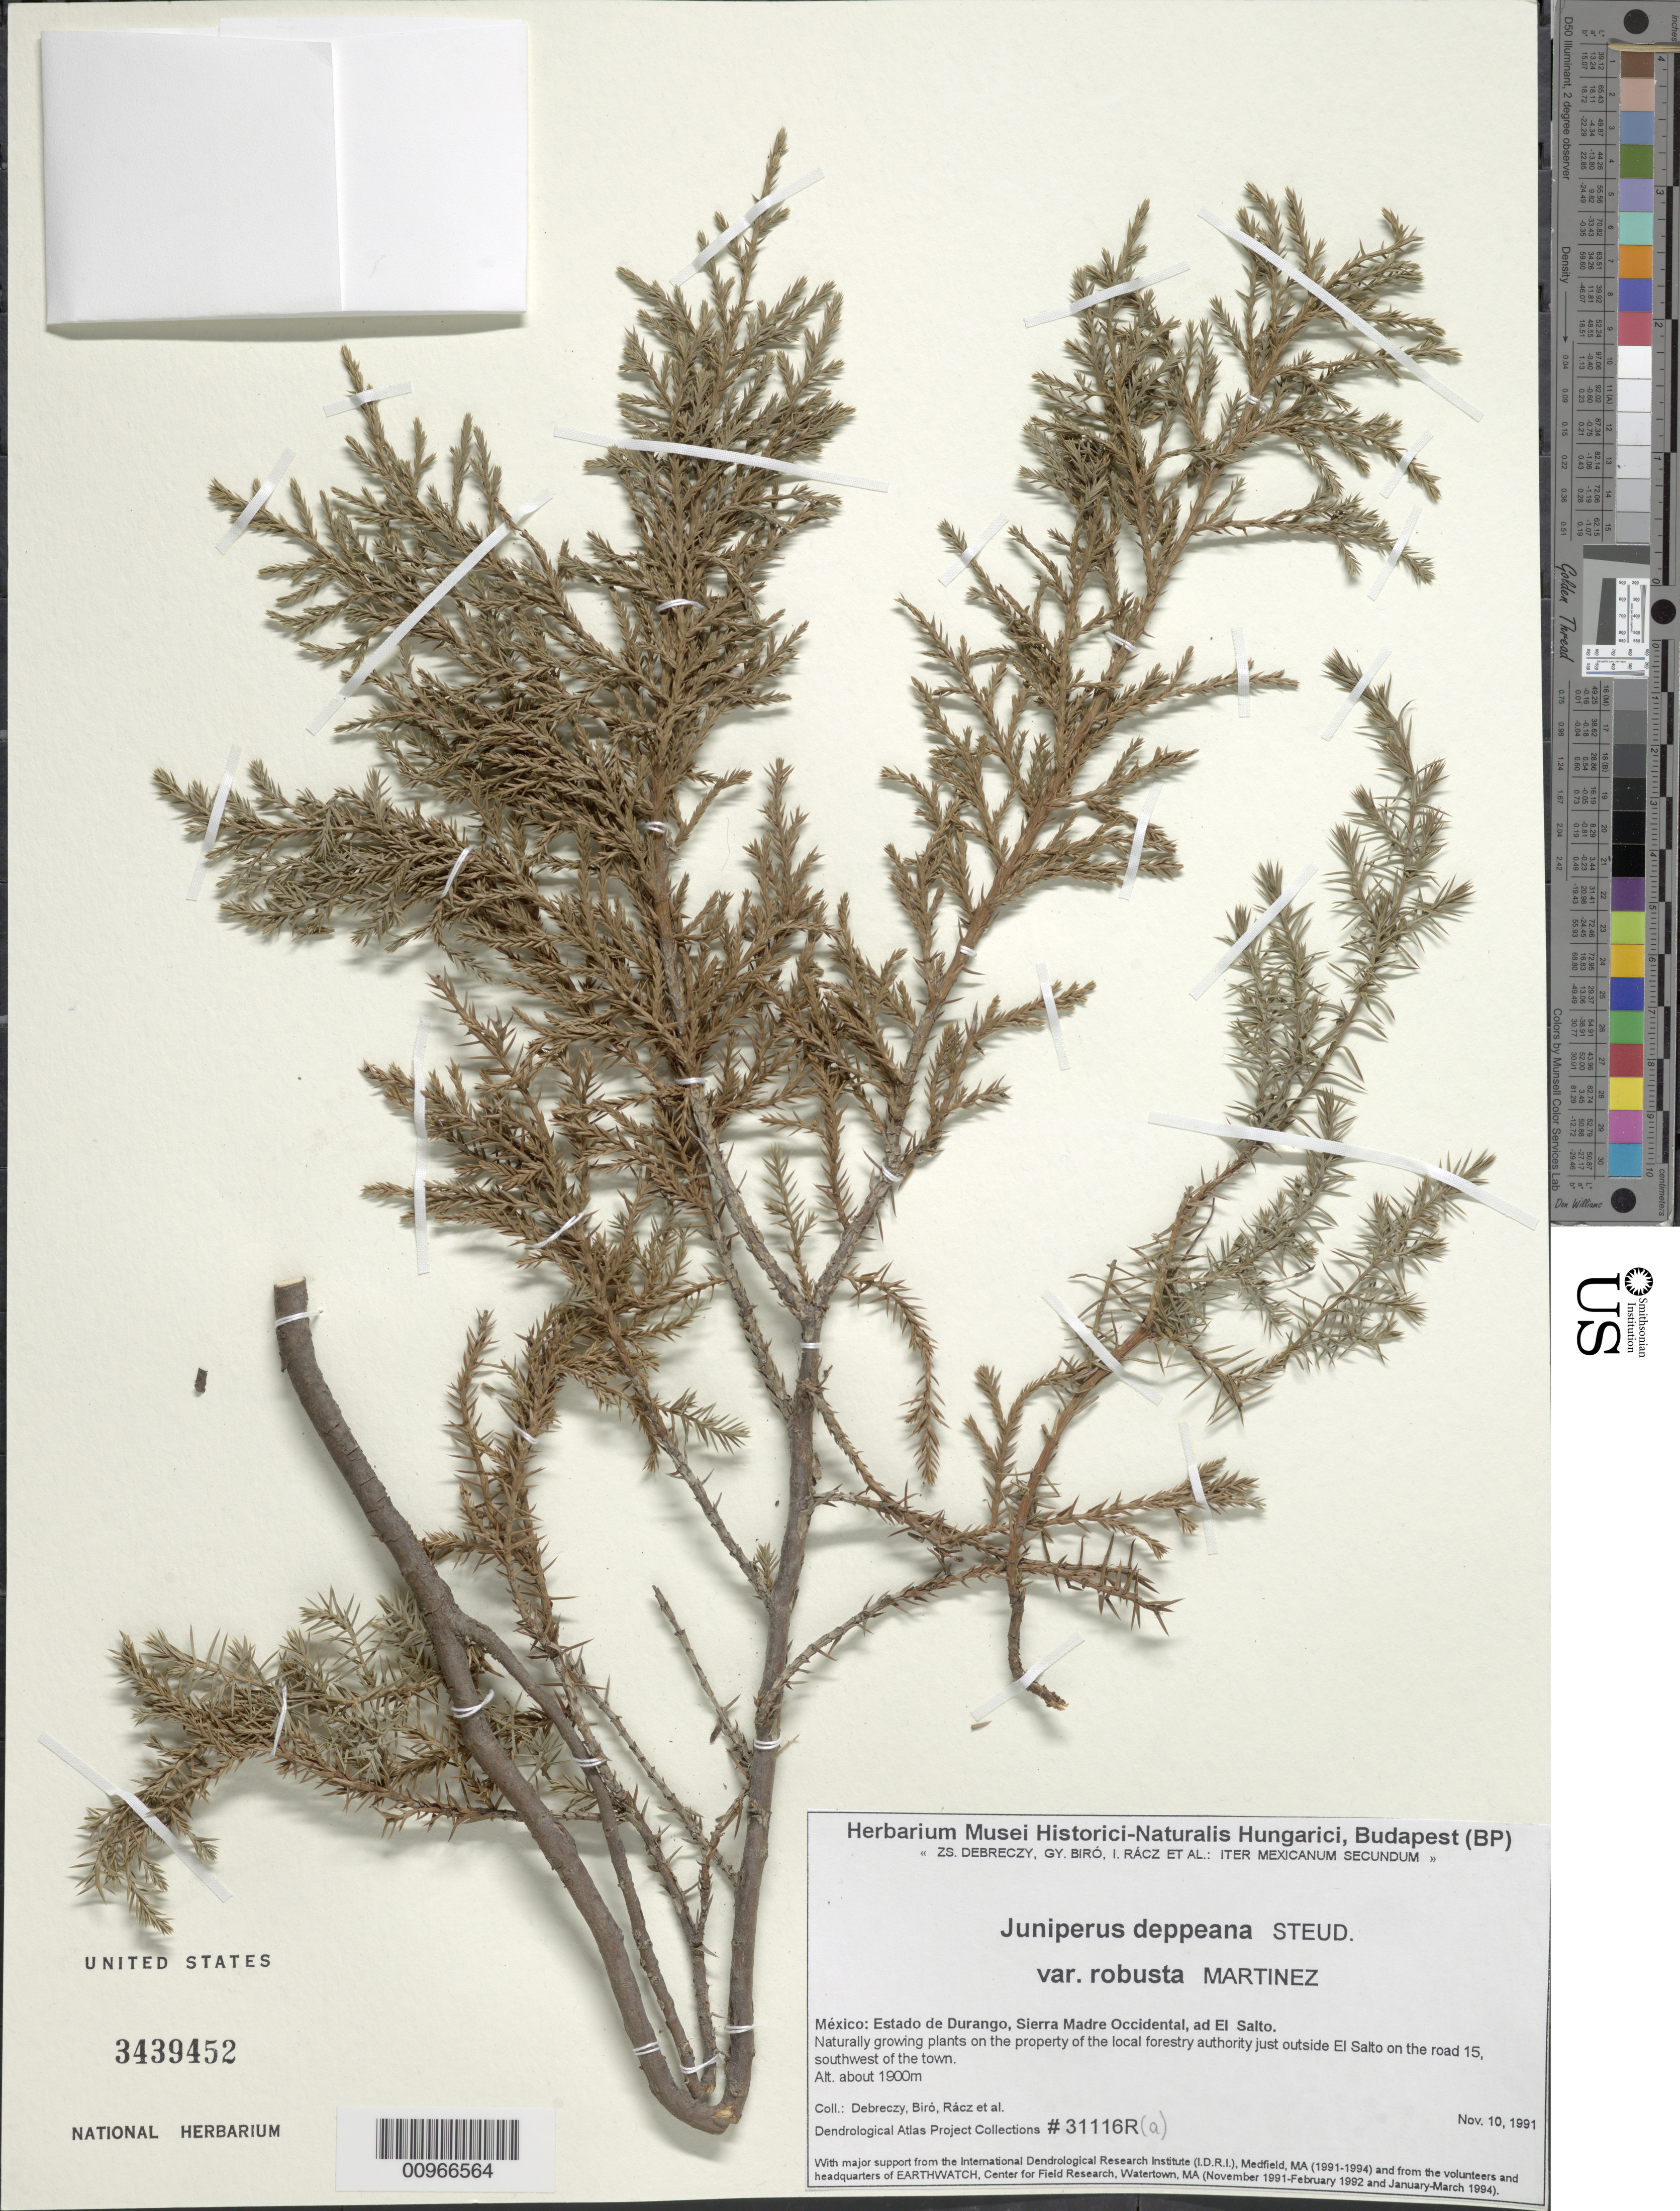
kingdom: Plantae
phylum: Tracheophyta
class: Pinopsida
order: Pinales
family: Cupressaceae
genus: Juniperus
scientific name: Juniperus deppeana var. robusta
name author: Martínez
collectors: Z. Debreczy et al.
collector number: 31116Ra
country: Mexico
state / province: Durango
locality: Sierra Madre Occidental, ad El Salto.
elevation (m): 1900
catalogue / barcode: US 3439452